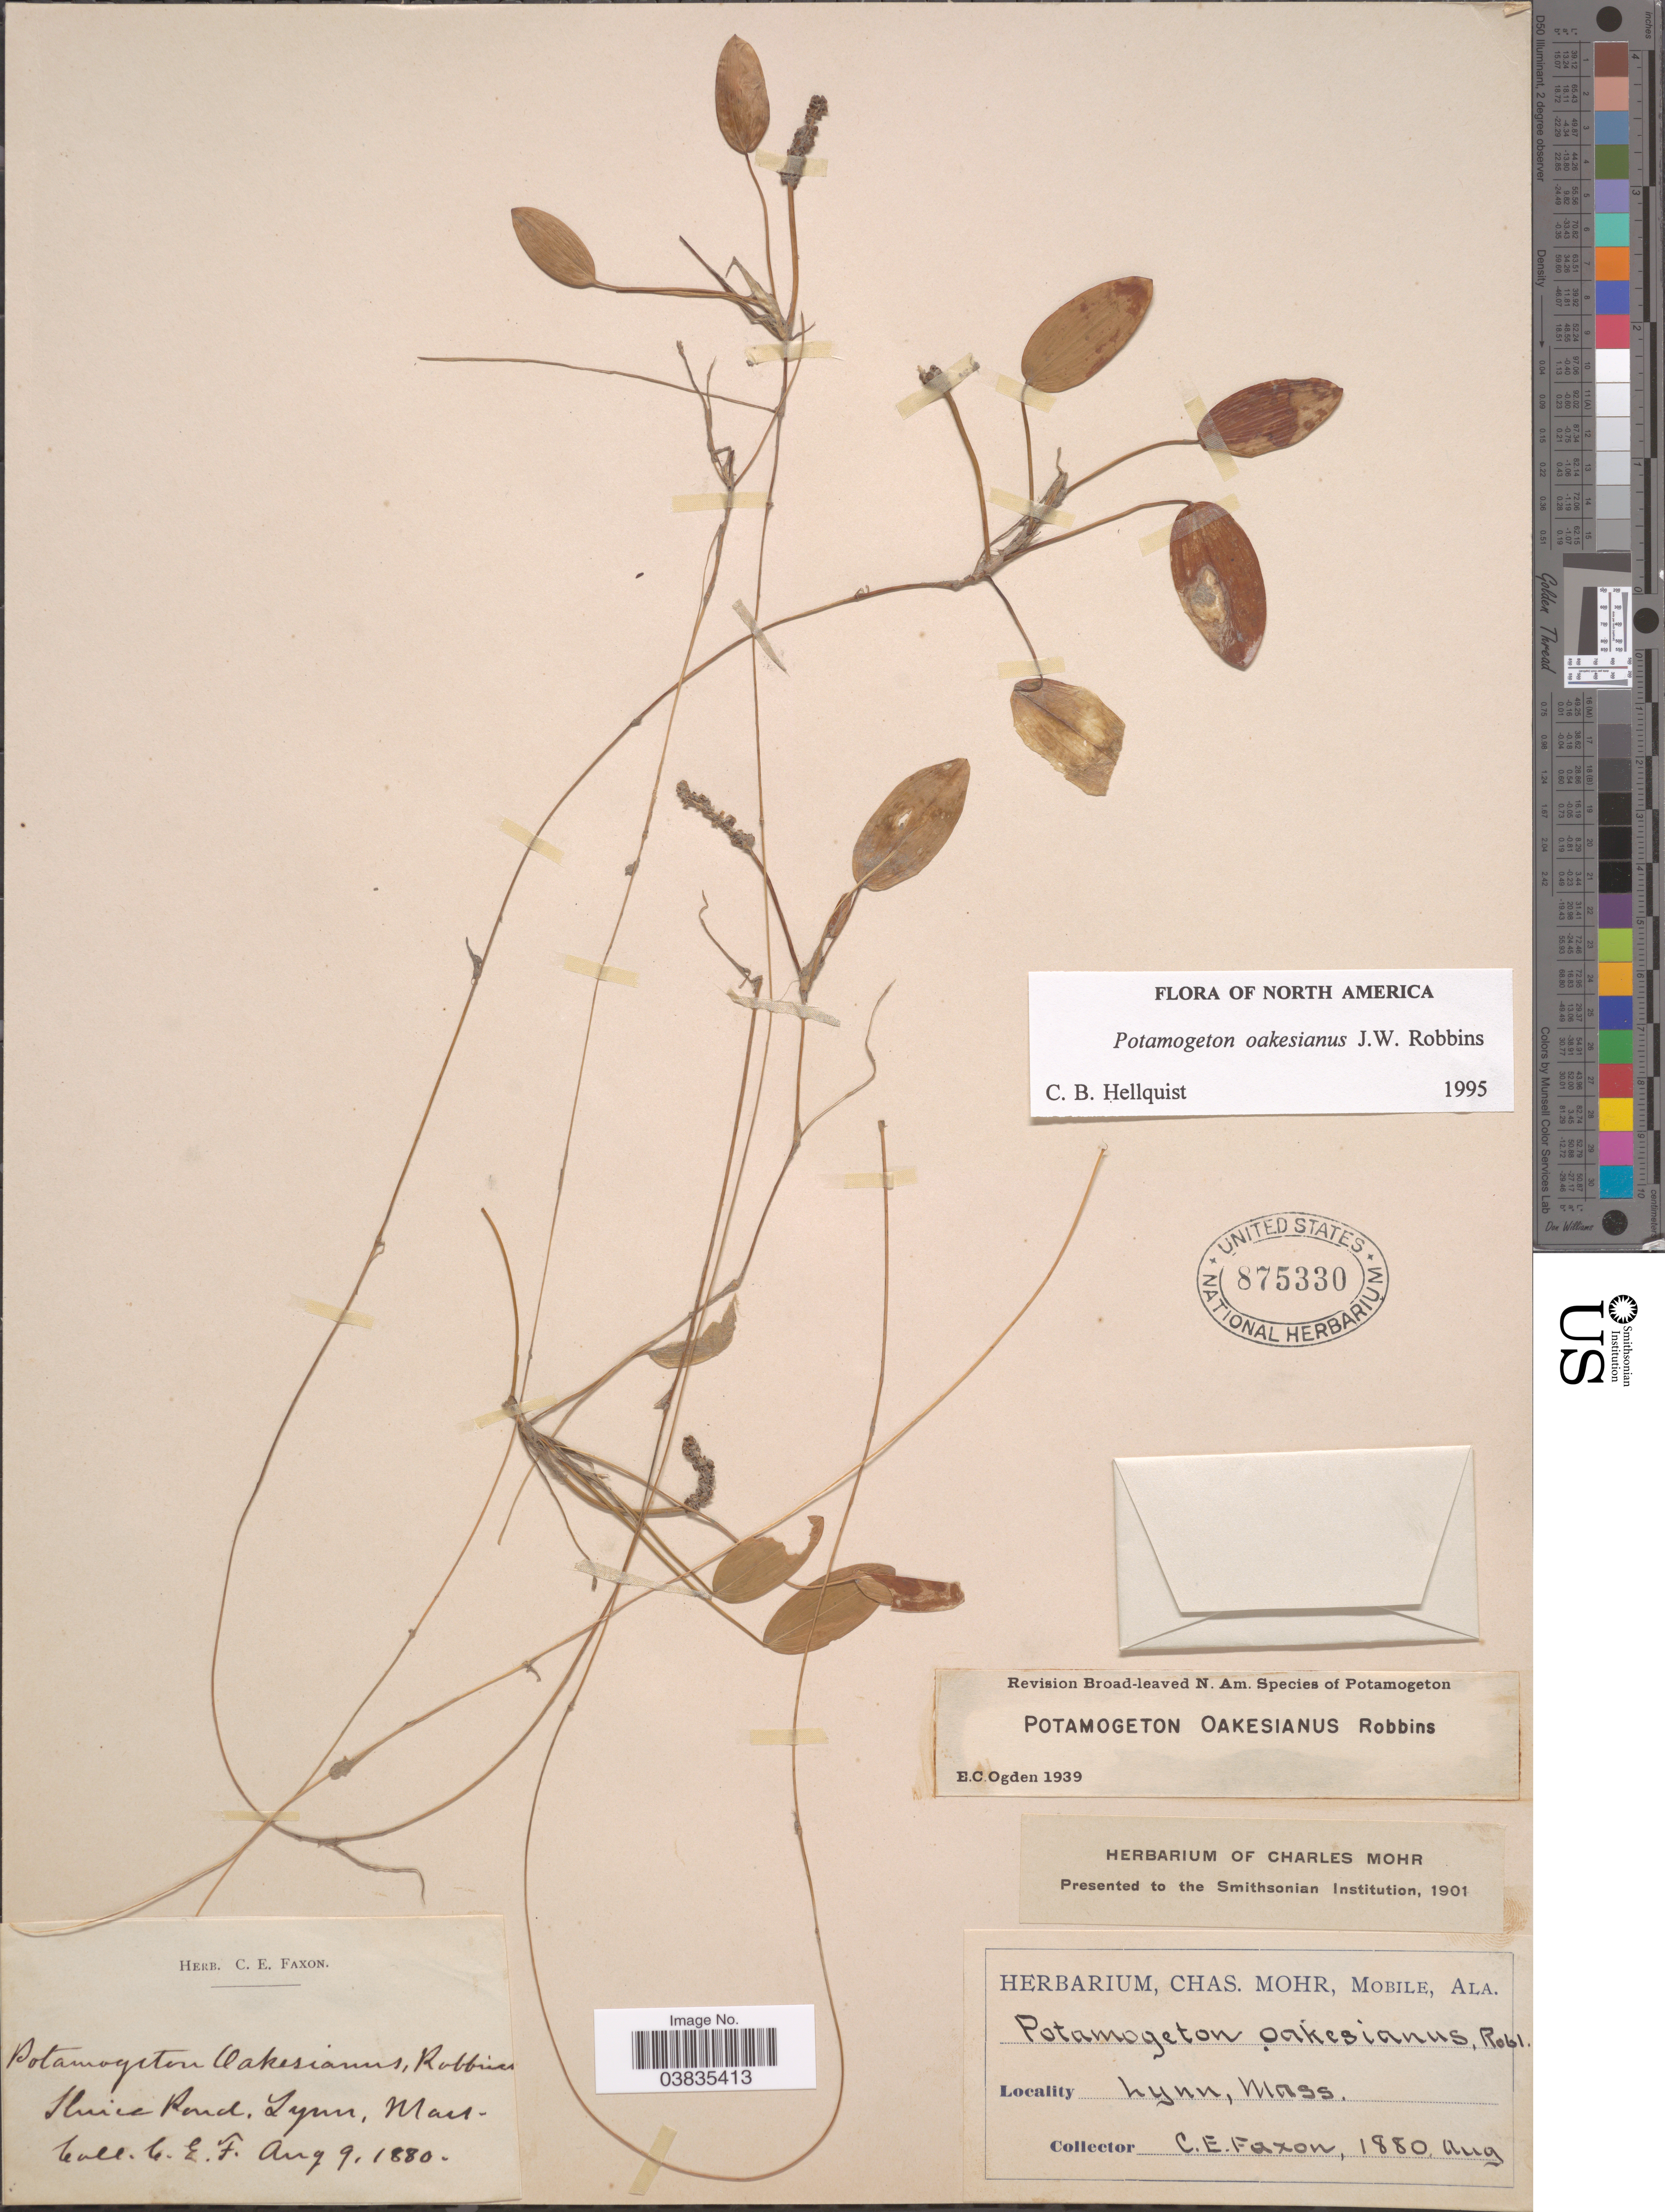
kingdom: Plantae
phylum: Tracheophyta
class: Liliopsida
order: Alismatales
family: Potamogetonaceae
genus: Potamogeton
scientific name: Potamogeton oakesianus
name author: J.W. Robbins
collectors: C. Faxon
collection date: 1880-08-09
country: United States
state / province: Massachusetts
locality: Sluice Pond, Lynn.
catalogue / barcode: US 875330